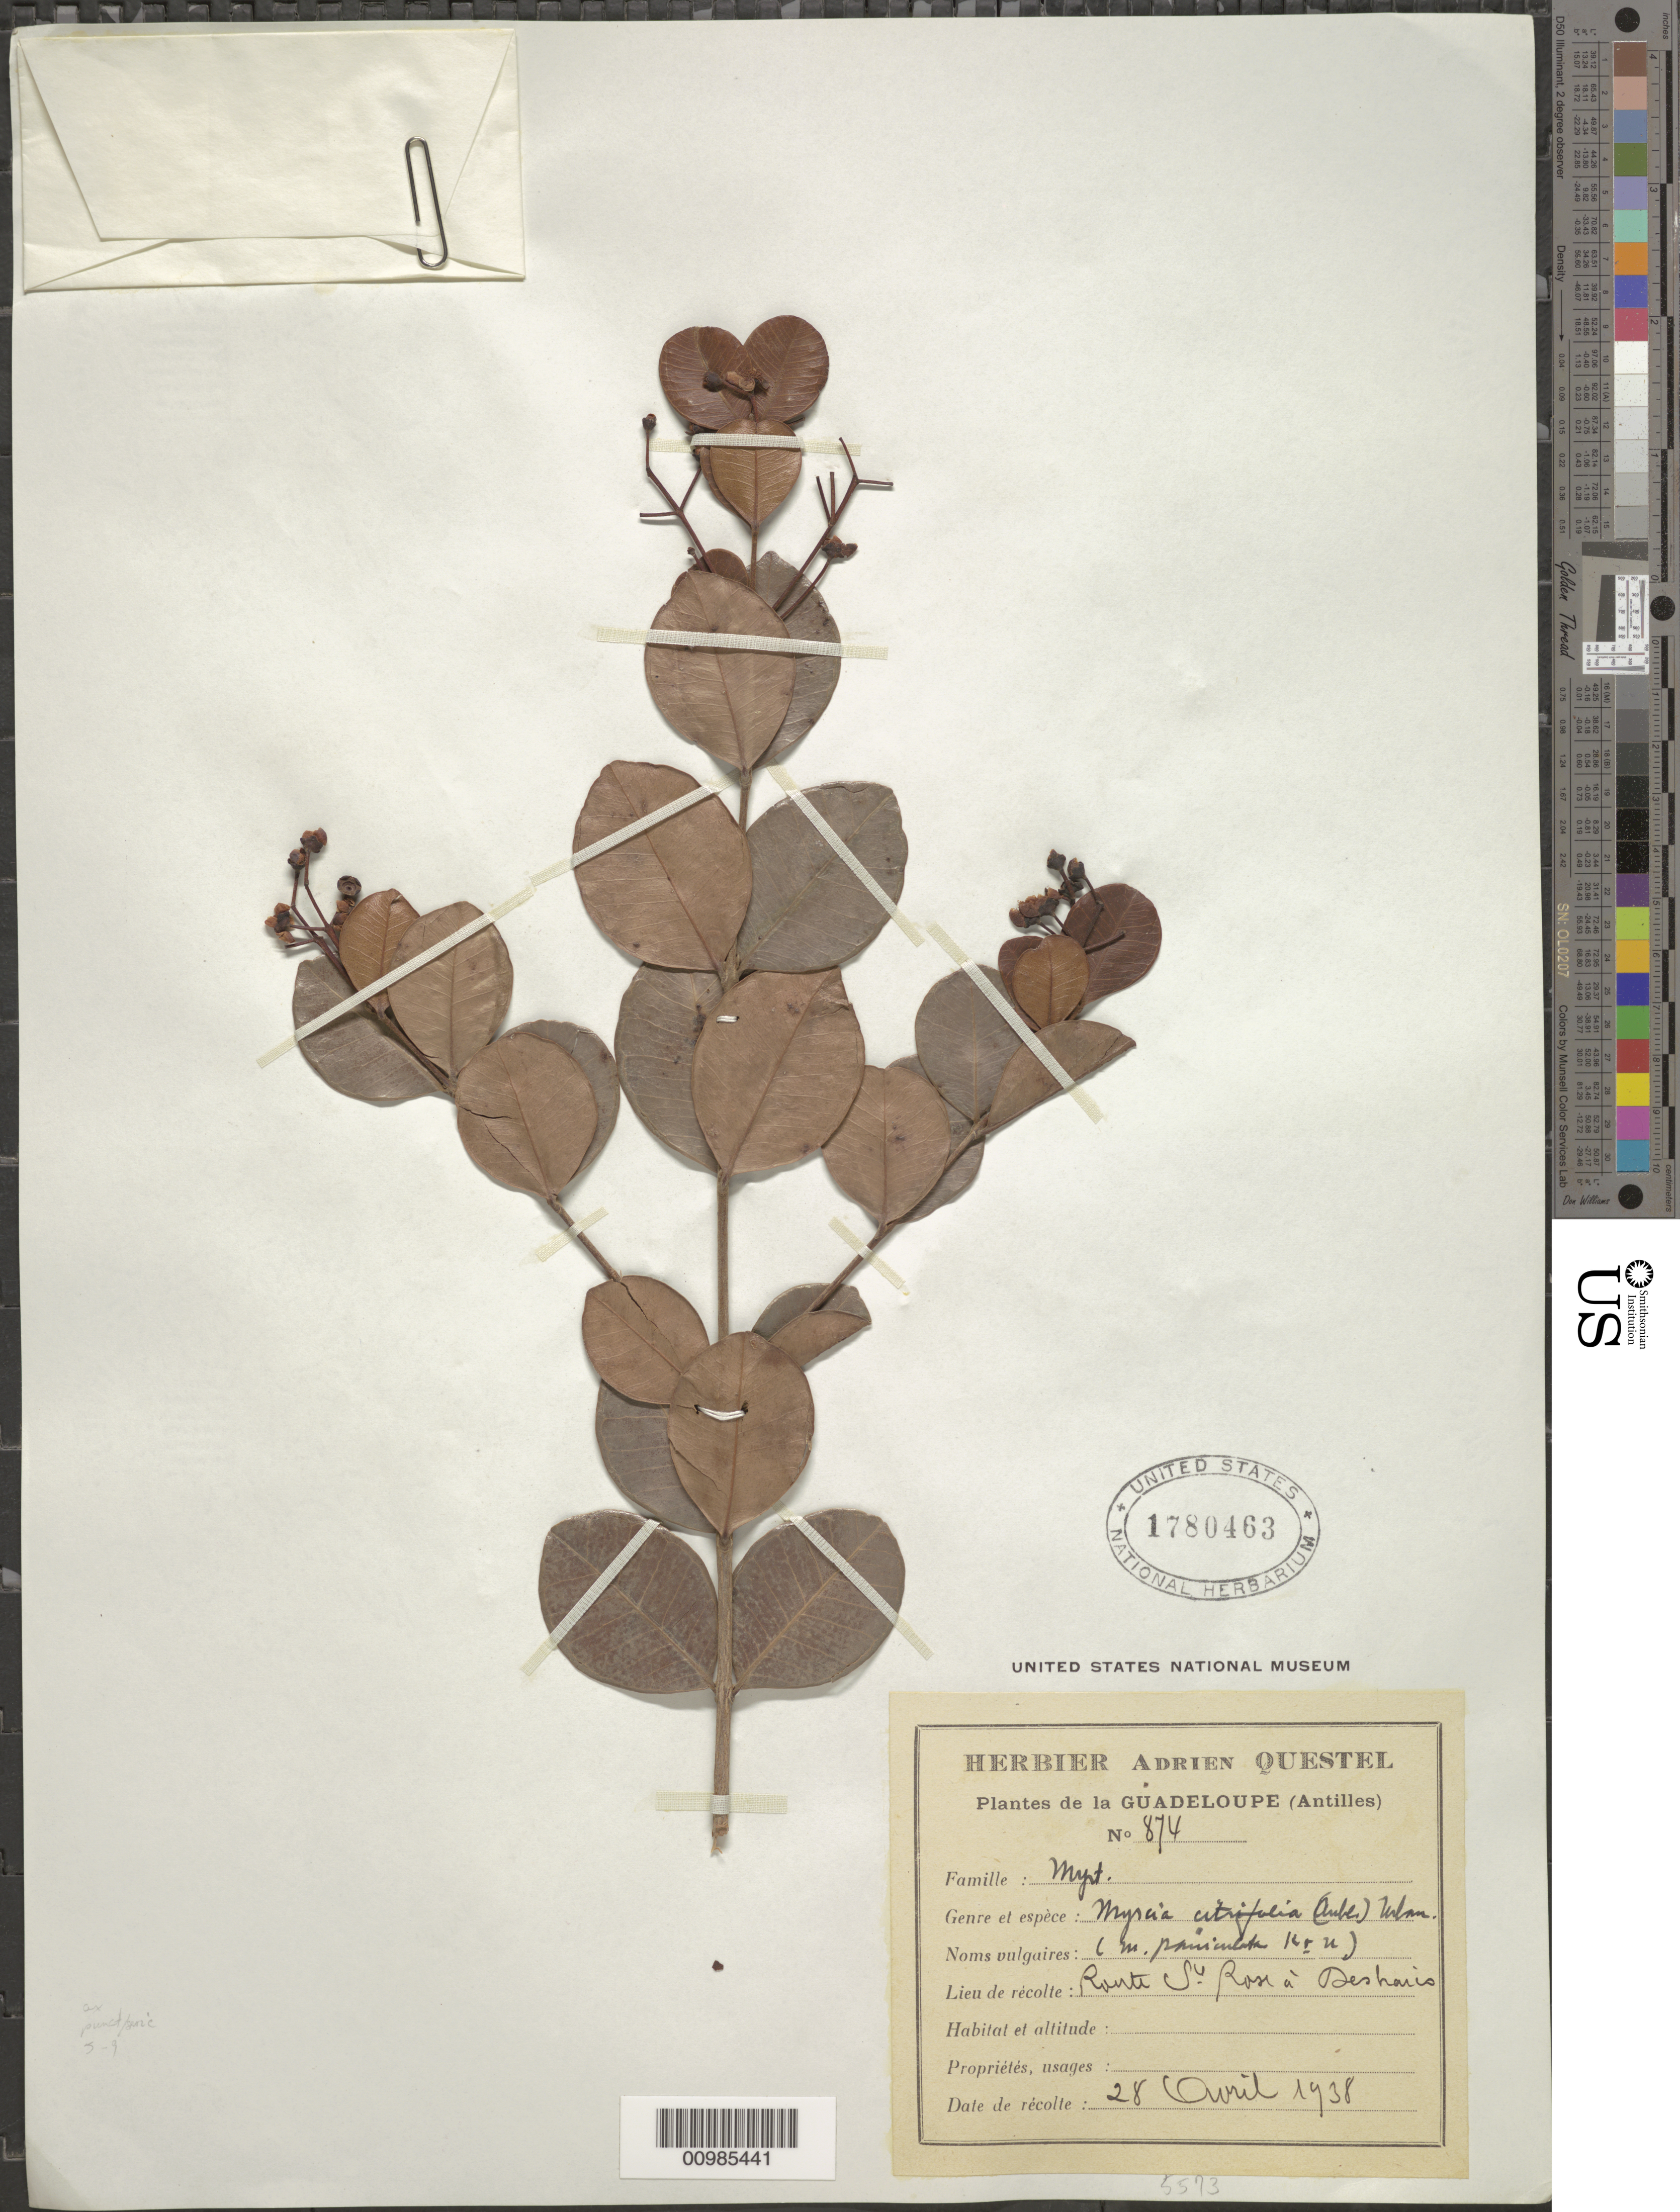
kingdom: Plantae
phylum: Tracheophyta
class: Magnoliopsida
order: Myrtales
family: Myrtaceae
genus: Myrcia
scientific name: Myrcia citrifolia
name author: (Aubl.) Urb.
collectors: A. Questel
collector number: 874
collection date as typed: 28 Apr 1938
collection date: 1938-04-28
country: Guadeloupe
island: Basse Terre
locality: Route Ste. Rose to Desharis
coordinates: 0 N, 0 E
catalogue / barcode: US 1780463